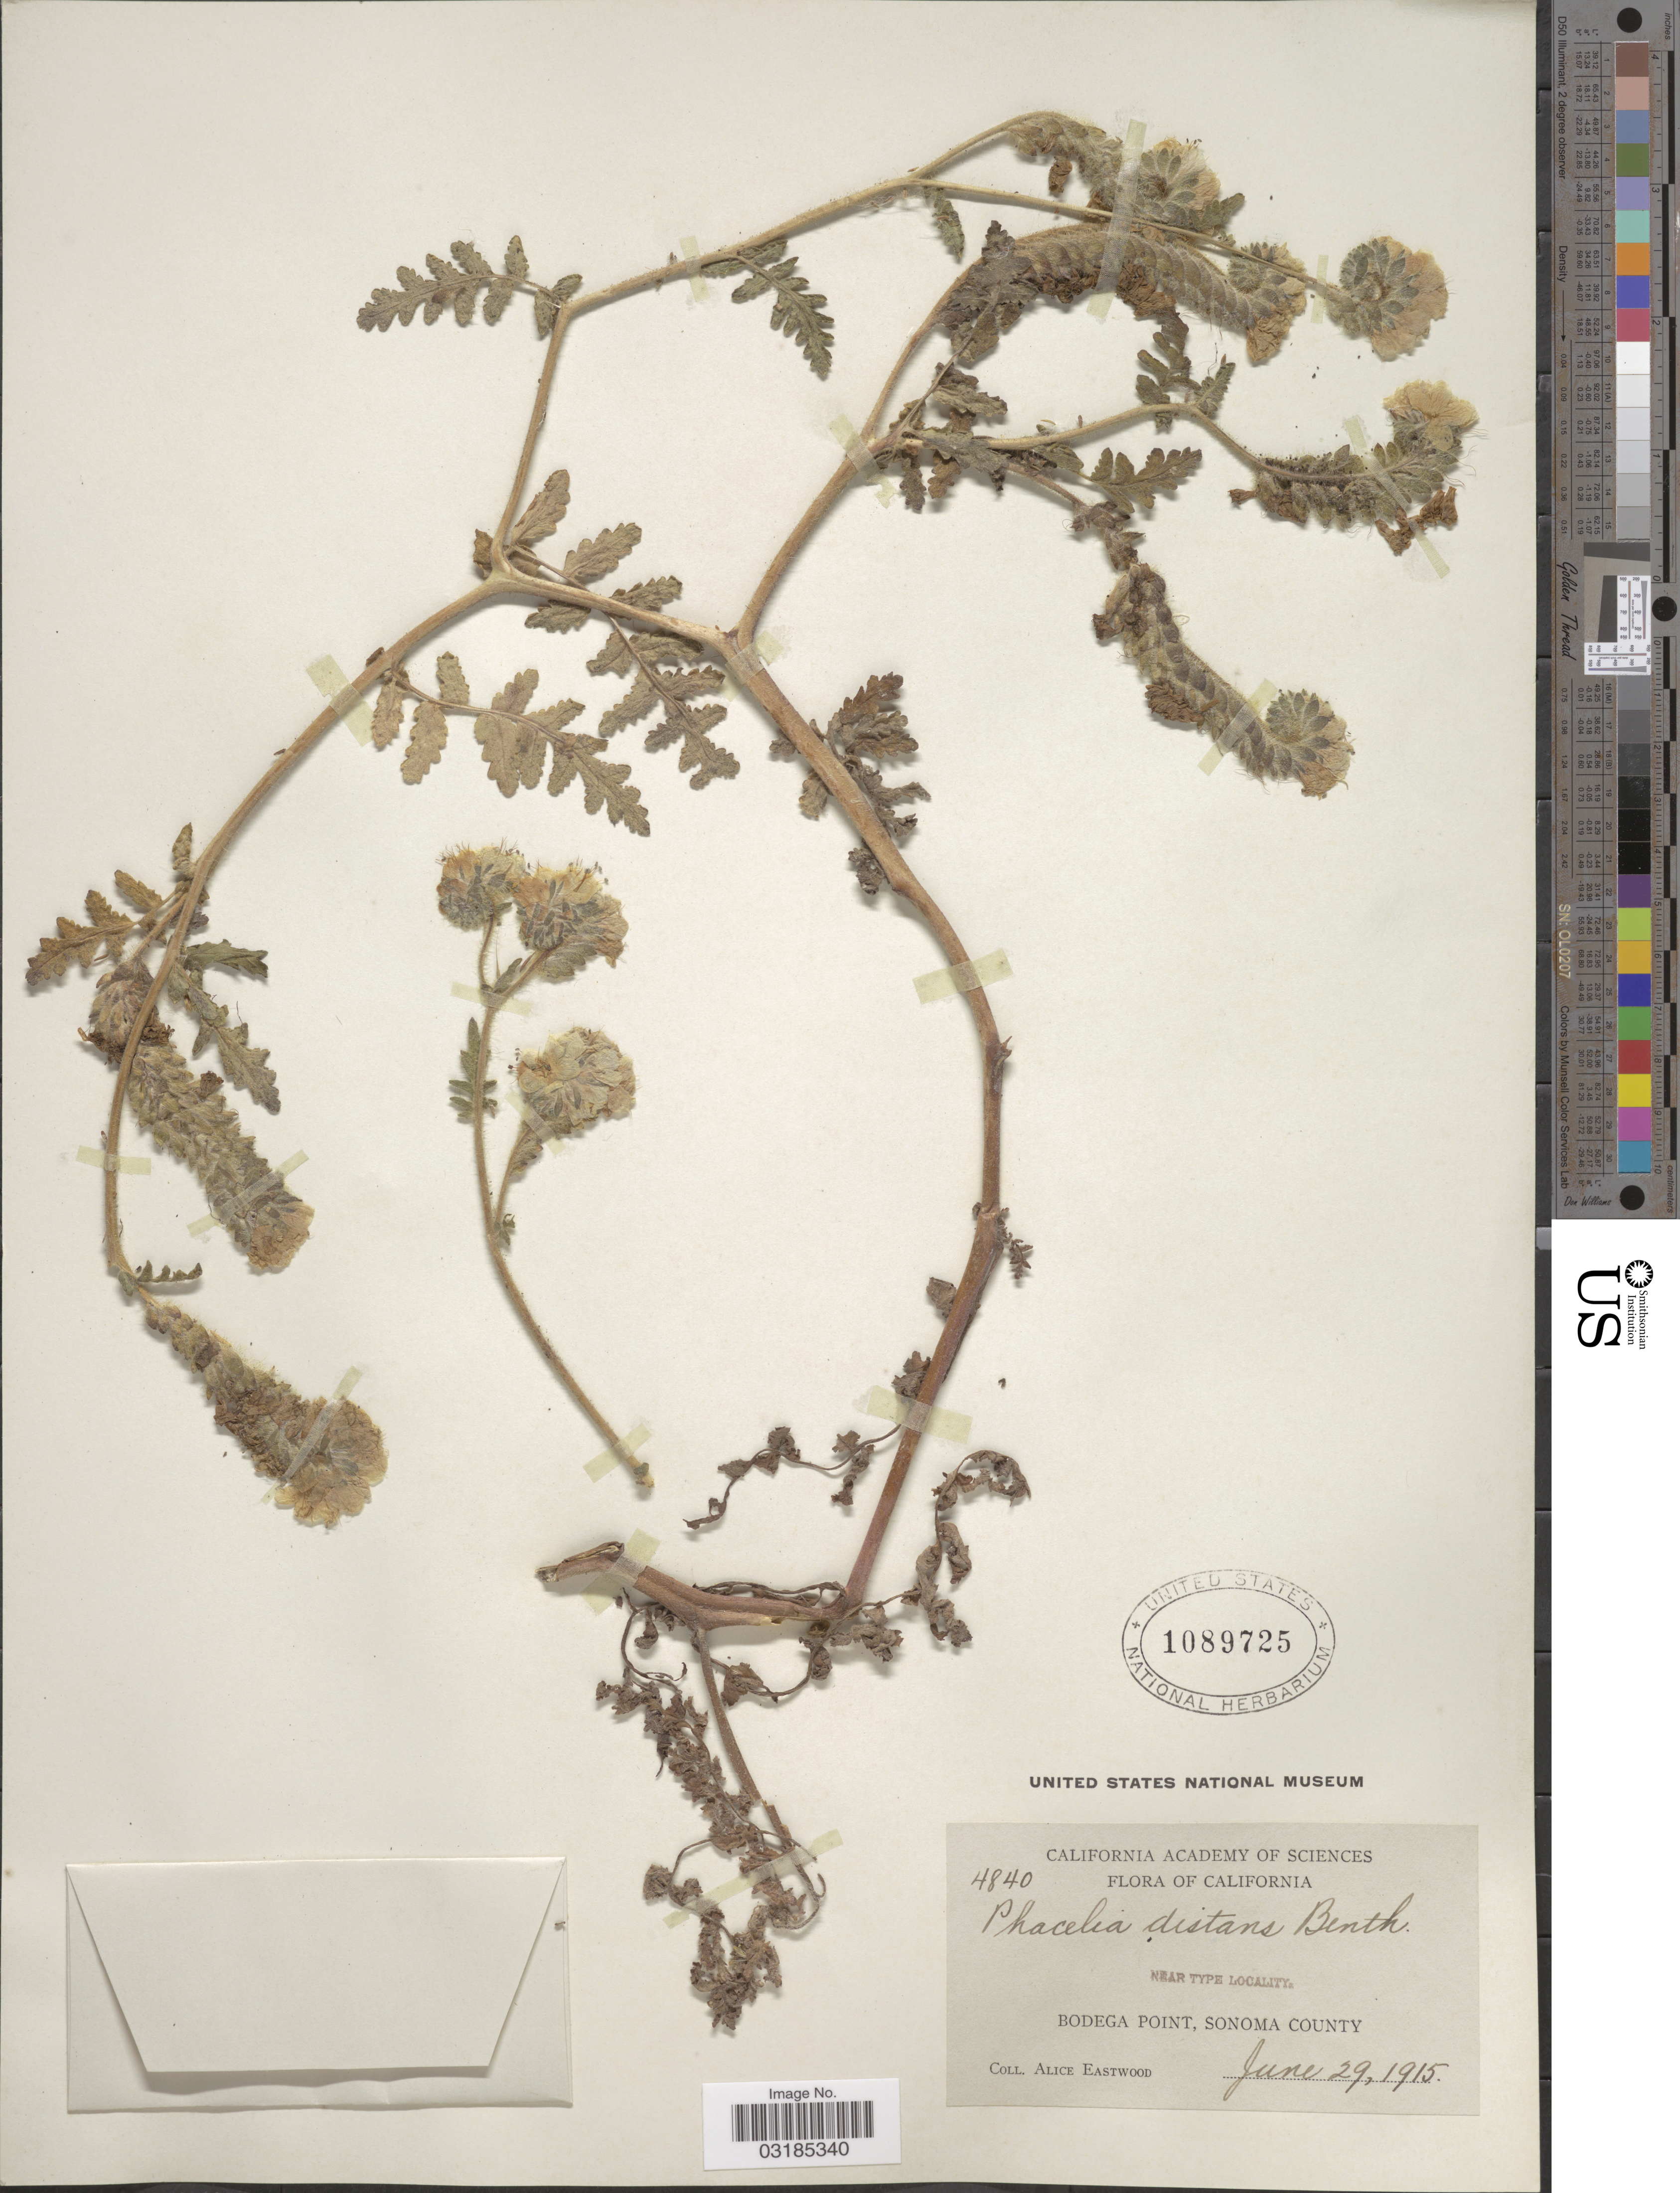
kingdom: Plantae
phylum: Tracheophyta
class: Magnoliopsida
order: Boraginales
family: Hydrophyllaceae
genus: Phacelia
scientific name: Phacelia distans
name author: Benth.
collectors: A. Eastwood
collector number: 4840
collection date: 1915-06-29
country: United States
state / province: California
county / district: Sonoma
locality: Bodega Point, Sonoma County.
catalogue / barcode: US 1089725